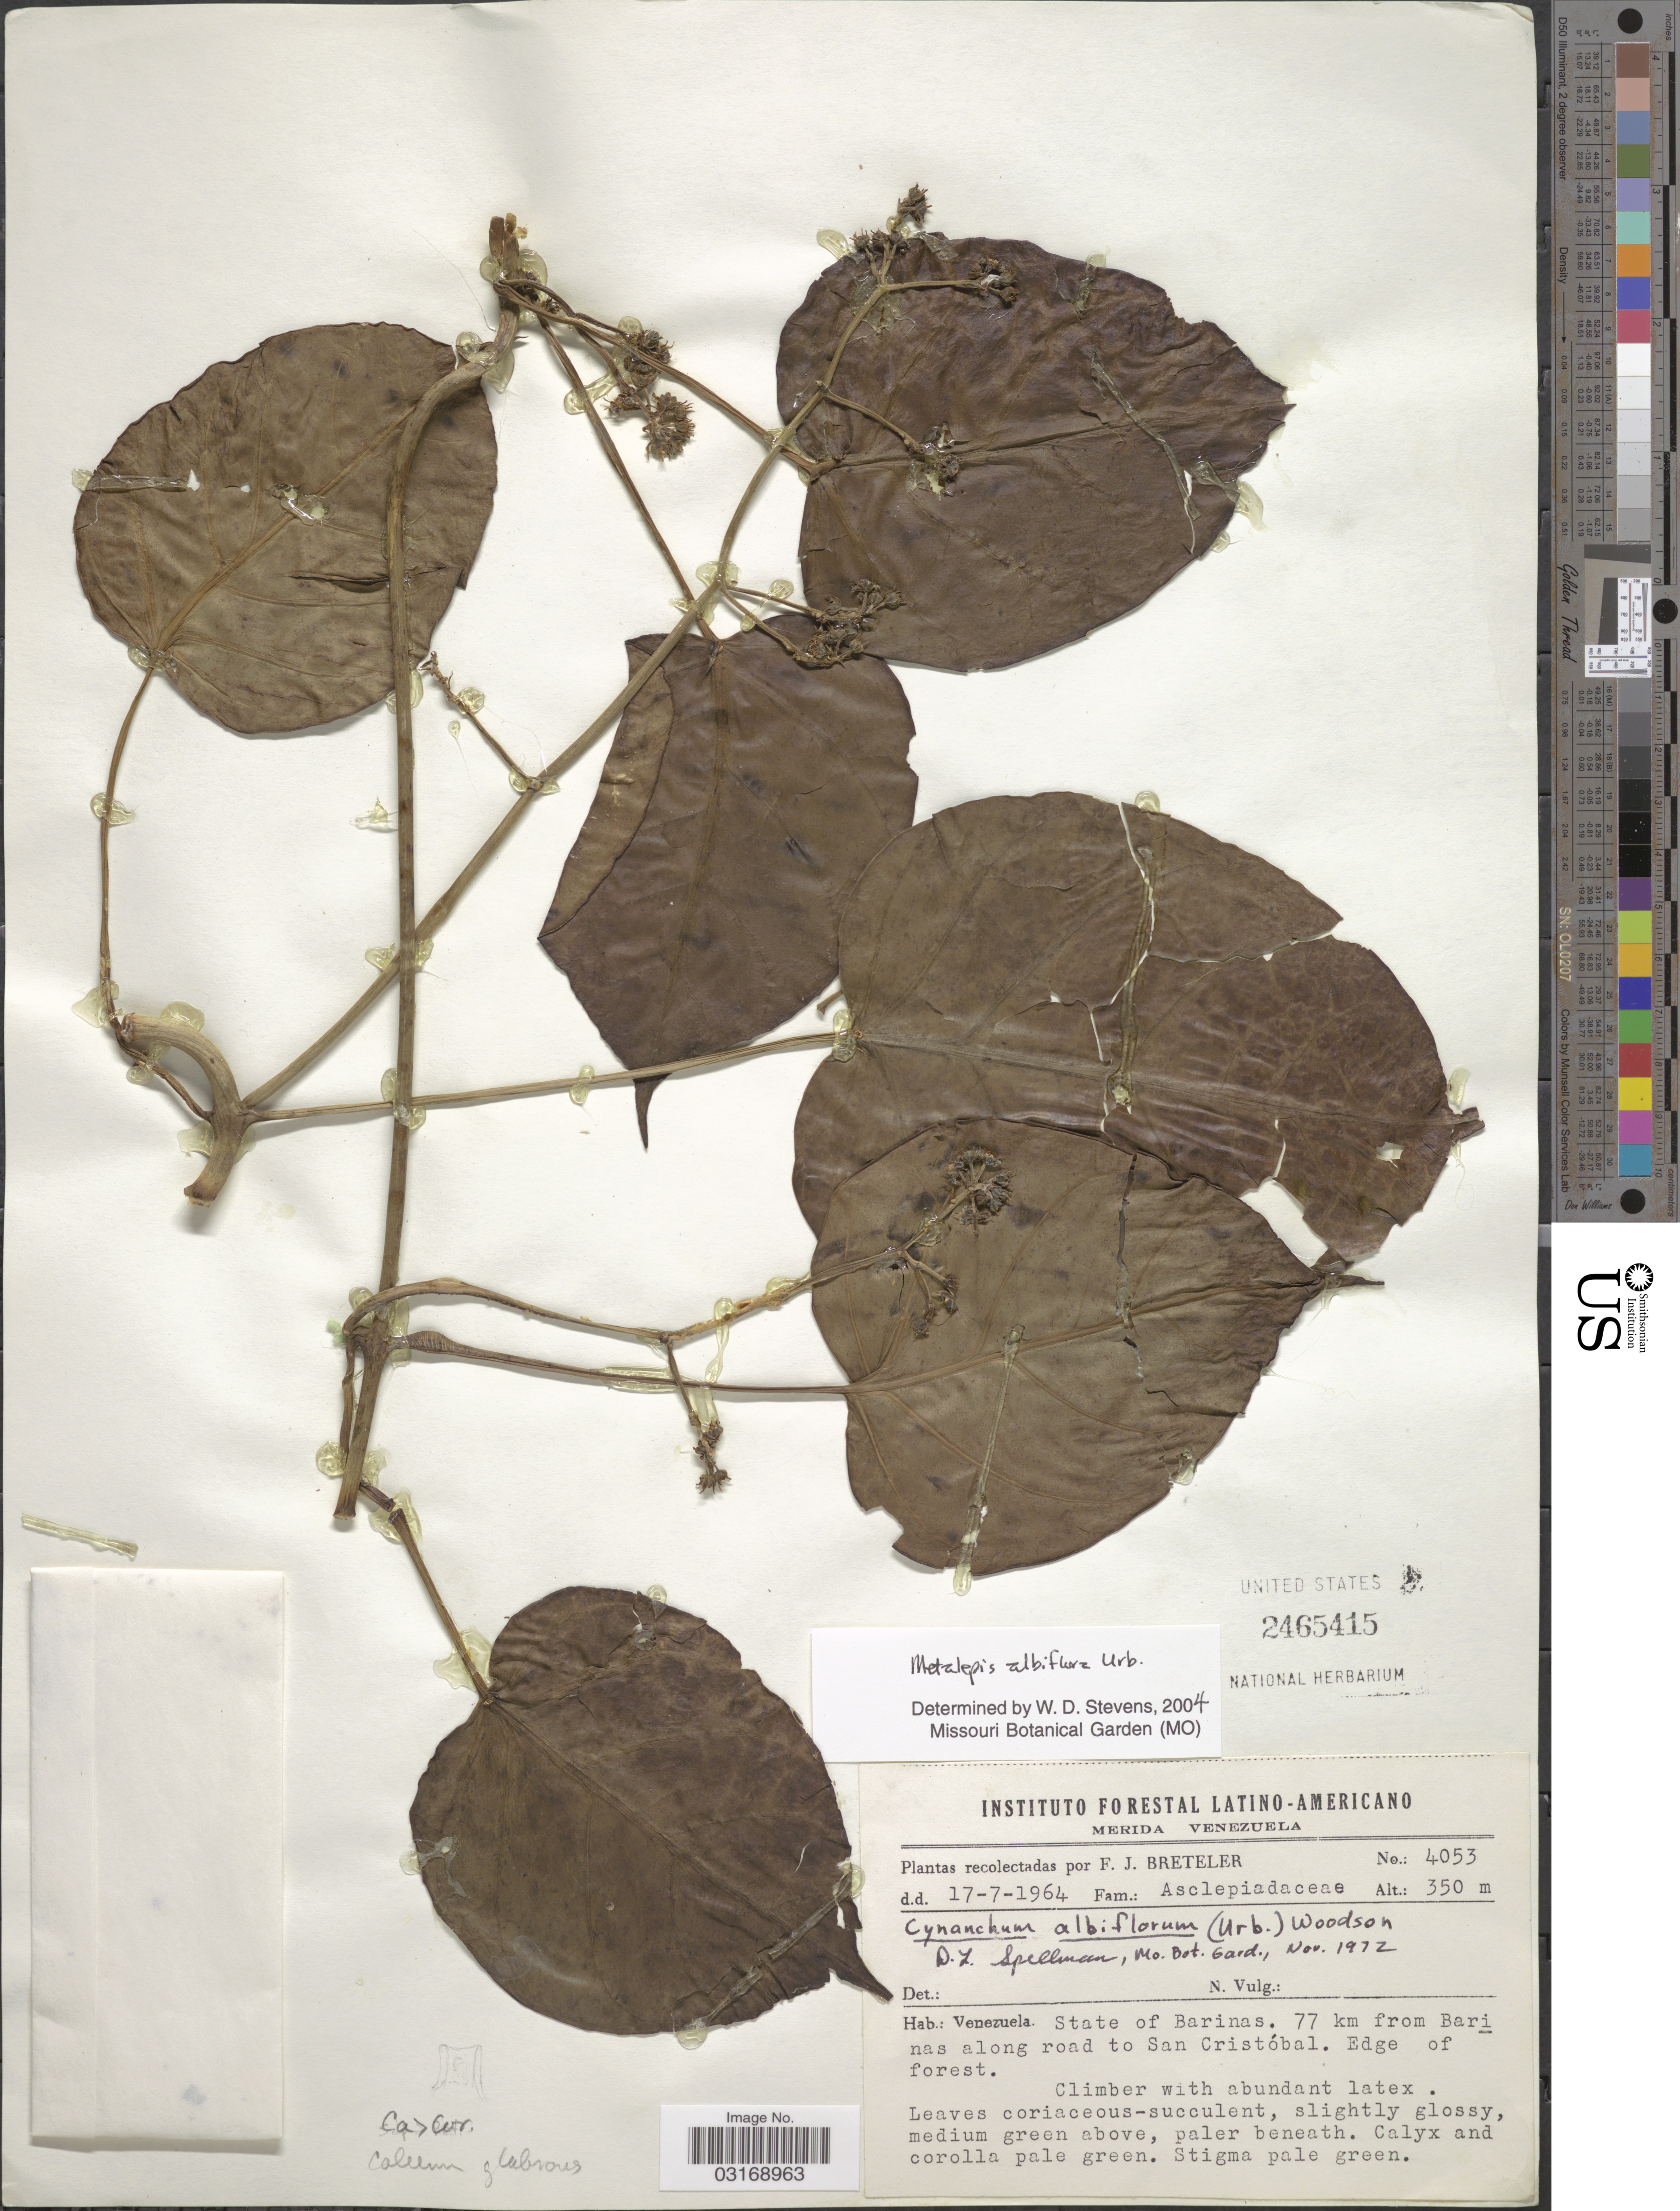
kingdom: Plantae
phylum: Tracheophyta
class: Magnoliopsida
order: Gentianales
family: Apocynaceae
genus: Metalepis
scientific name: Metalepis albiflora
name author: Urb.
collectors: F. J. Breteler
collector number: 4053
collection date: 1964-07-17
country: Venezuela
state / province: Barinas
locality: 77 km from Barinas along road to San Cristóbal.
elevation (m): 350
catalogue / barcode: US 2465415